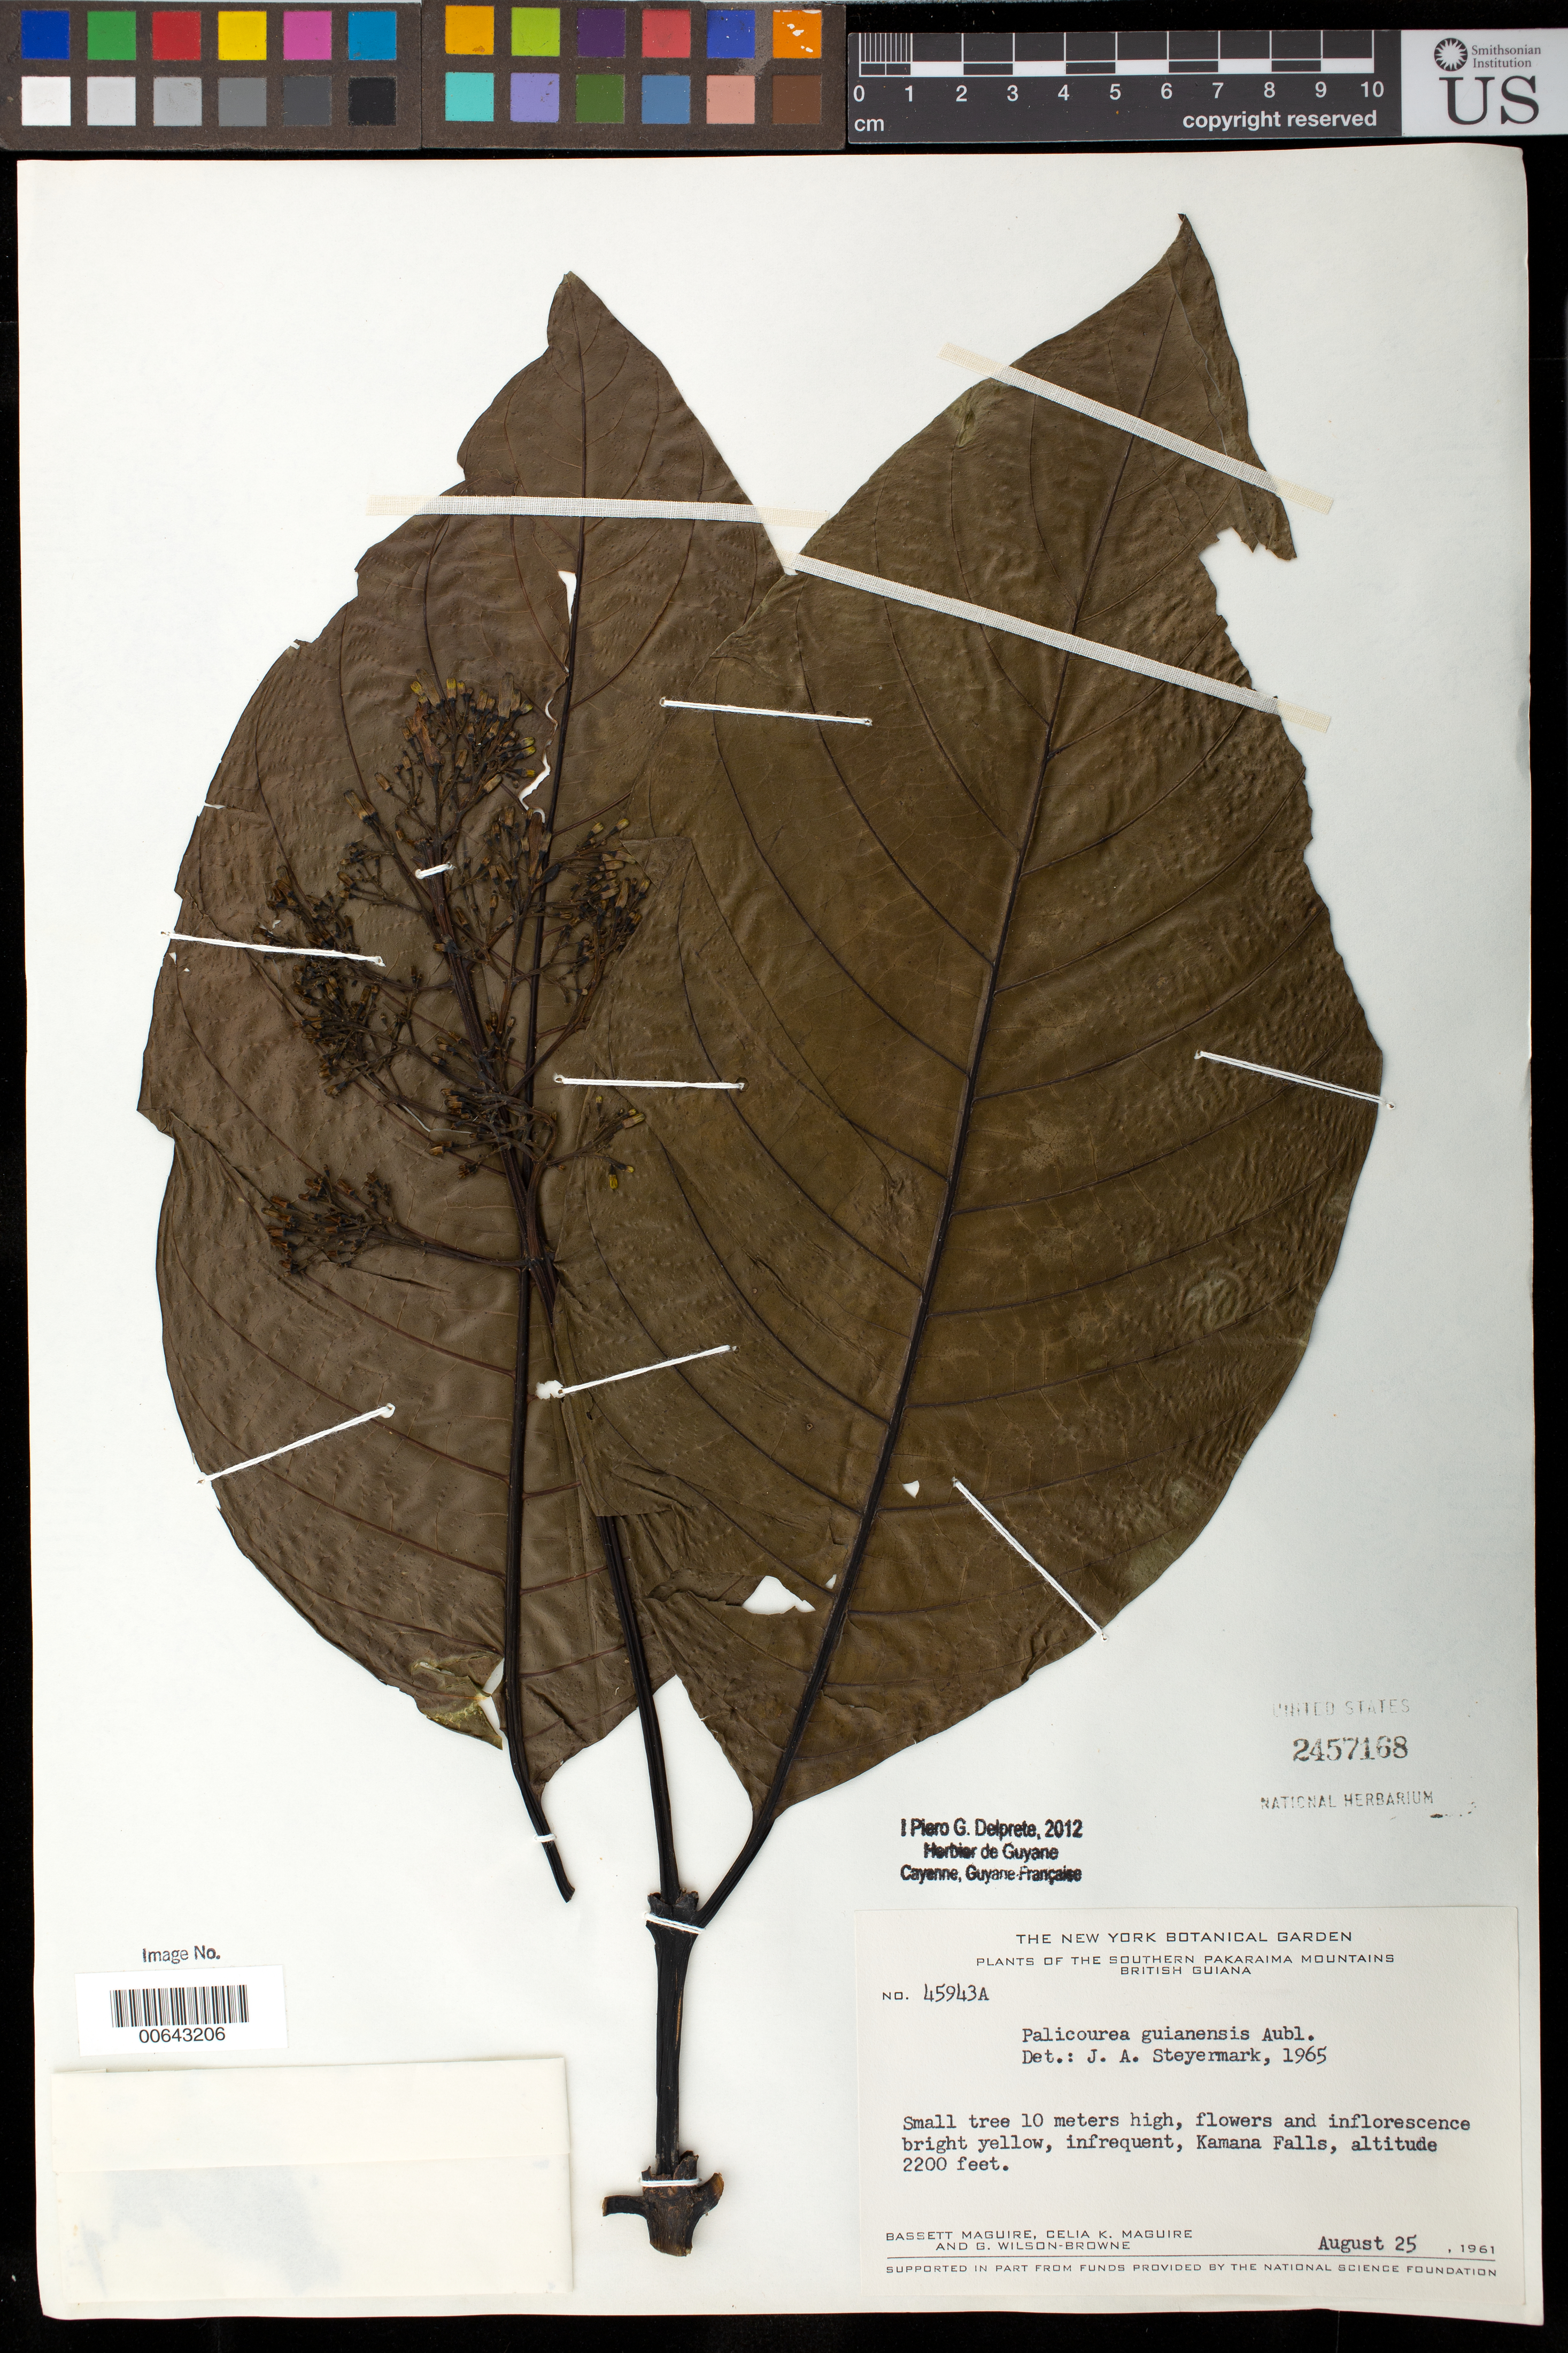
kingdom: Plantae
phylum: Tracheophyta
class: Magnoliopsida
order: Gentianales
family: Rubiaceae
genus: Palicourea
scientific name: Palicourea guianensis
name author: Aubl.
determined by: Steyermark, Julian A., (VEN)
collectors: B. Maguire, C. K. Maguire & G. Wilson-Browne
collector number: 45943 a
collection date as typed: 25-Aug-61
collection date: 1961-08-25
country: Guyana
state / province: Cuyuni-Mazaruni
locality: Pakaraima Mts. (southern), Kamaná Falls, camp 1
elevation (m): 671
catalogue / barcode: US 2457168